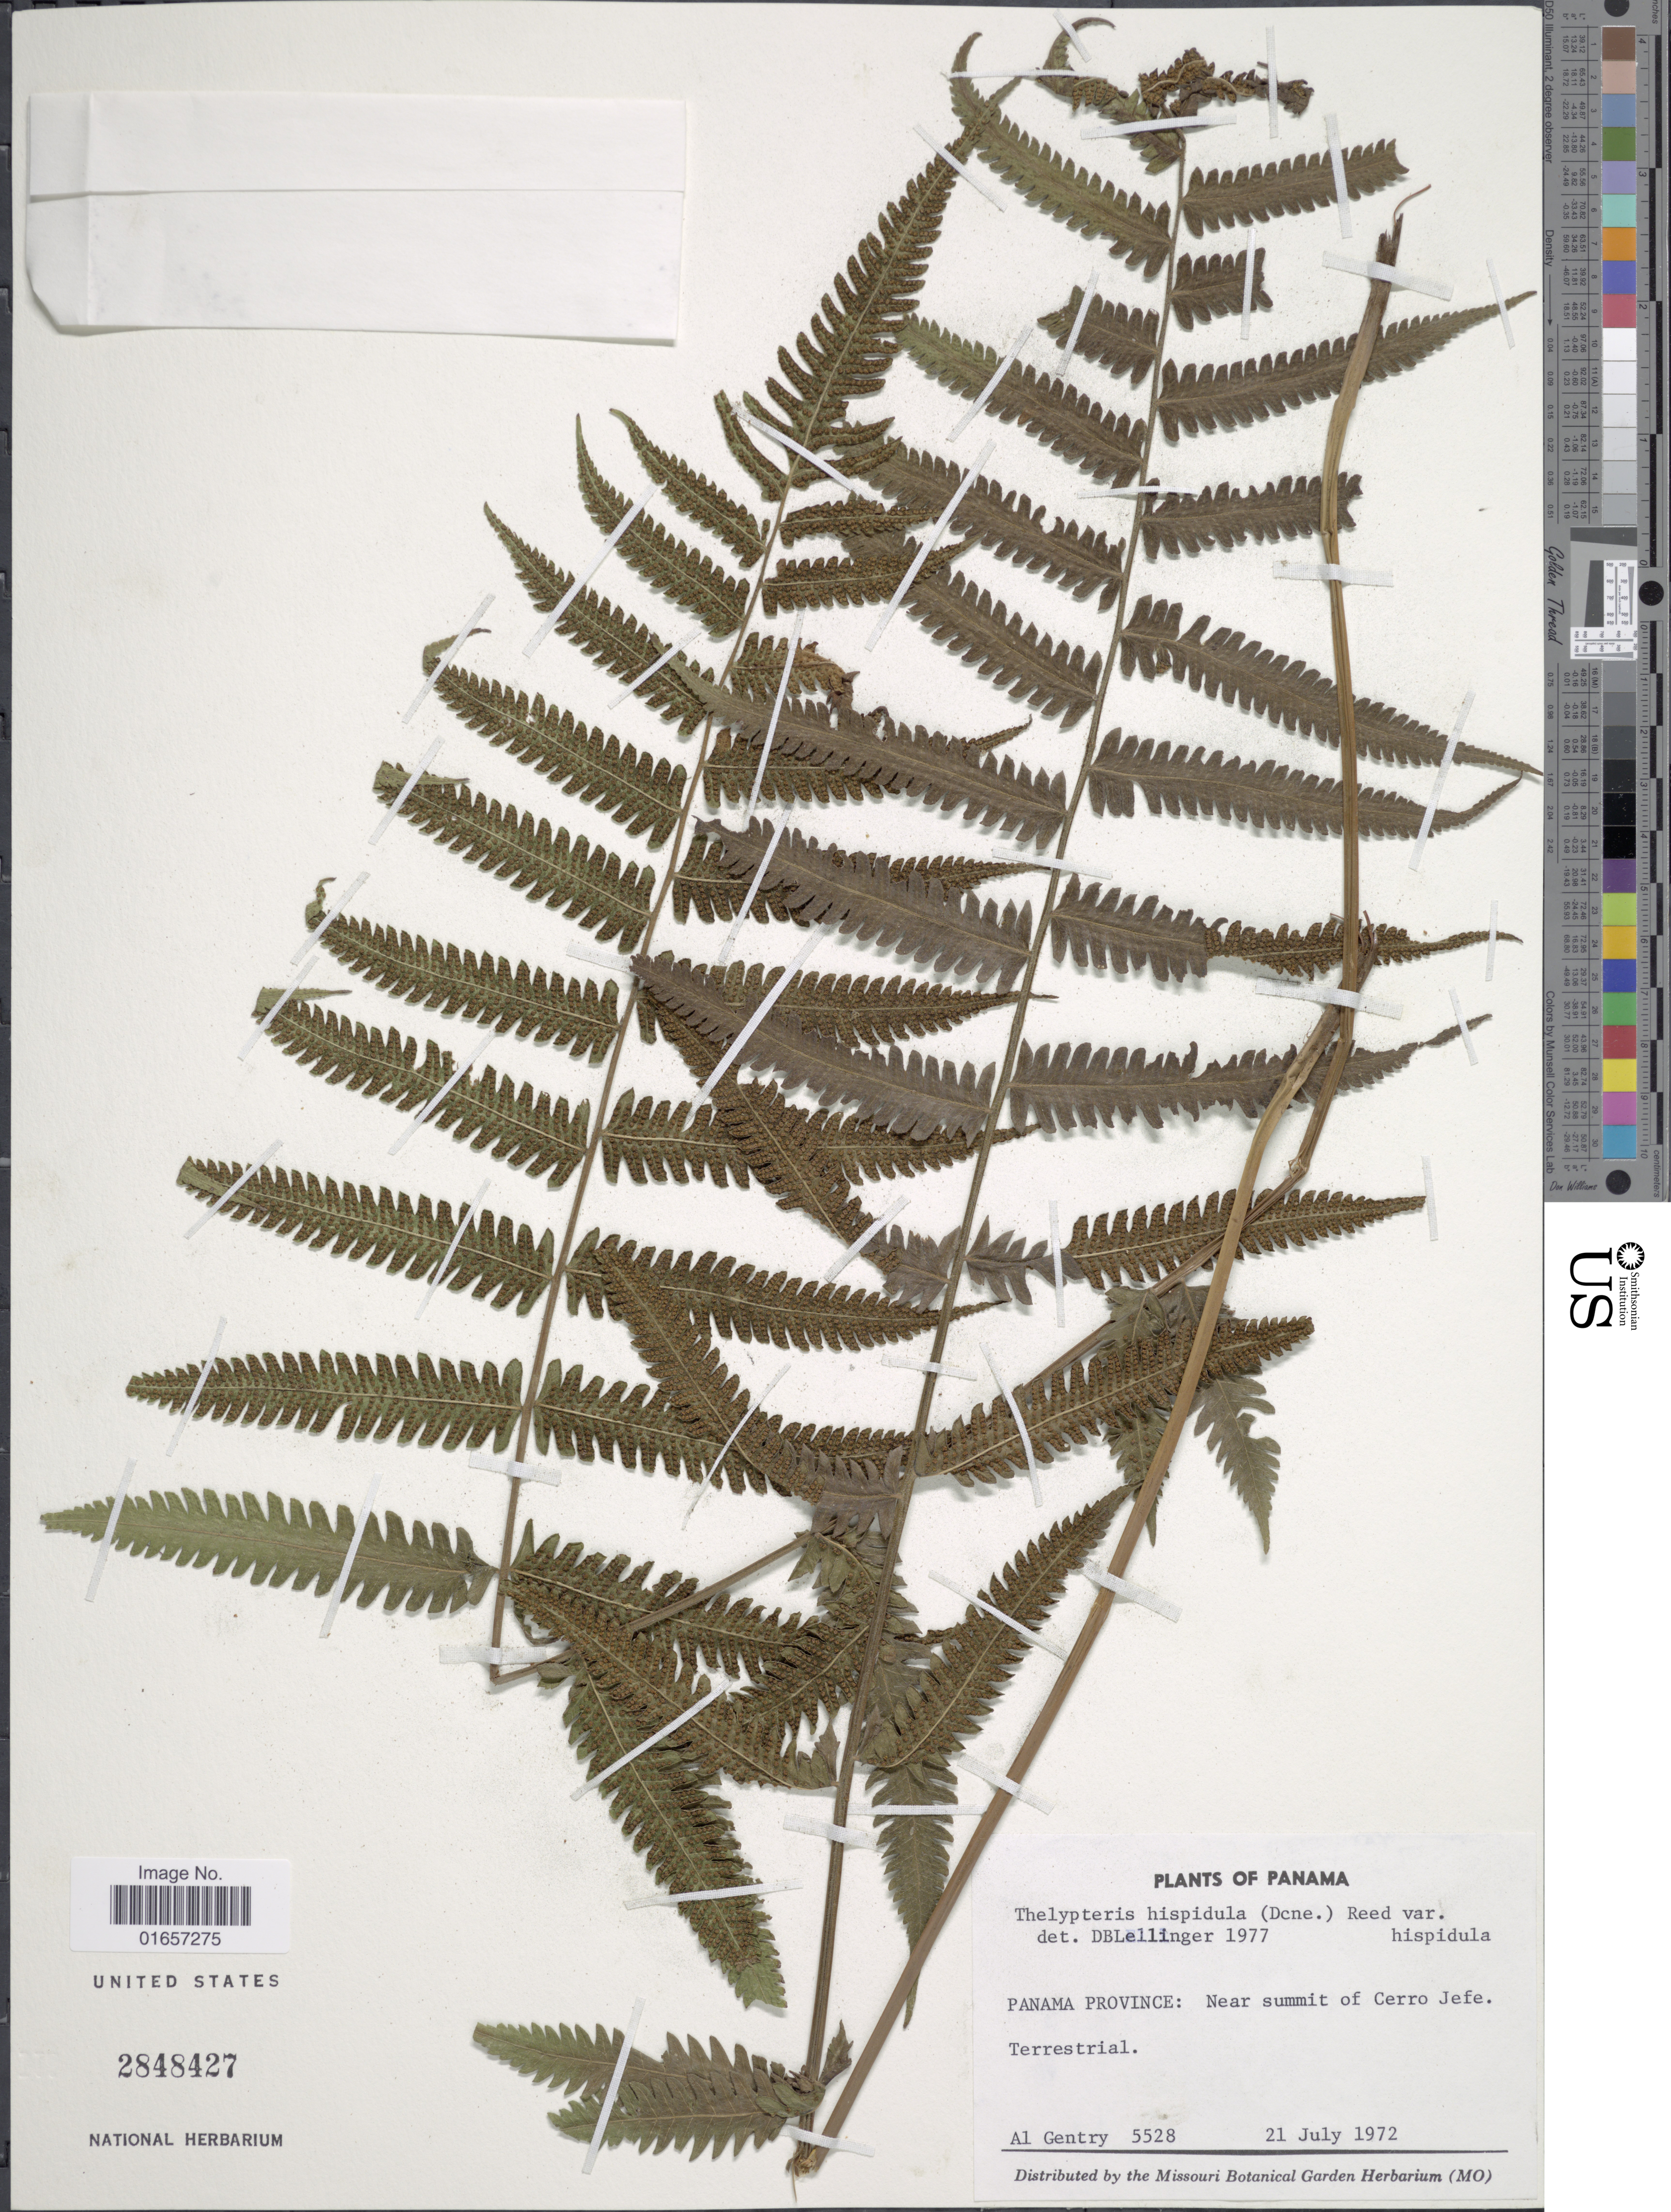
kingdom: Plantae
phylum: Tracheophyta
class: Polypodiopsida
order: Polypodiales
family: Thelypteridaceae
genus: Christella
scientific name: Christella hispidula var. hispidula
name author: (Decne.) Holttum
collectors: A. H. Gentry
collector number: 5528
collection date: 1972-07-21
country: Panama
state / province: Panamá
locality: Near summit of Cerro Jefe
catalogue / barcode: US 2848427